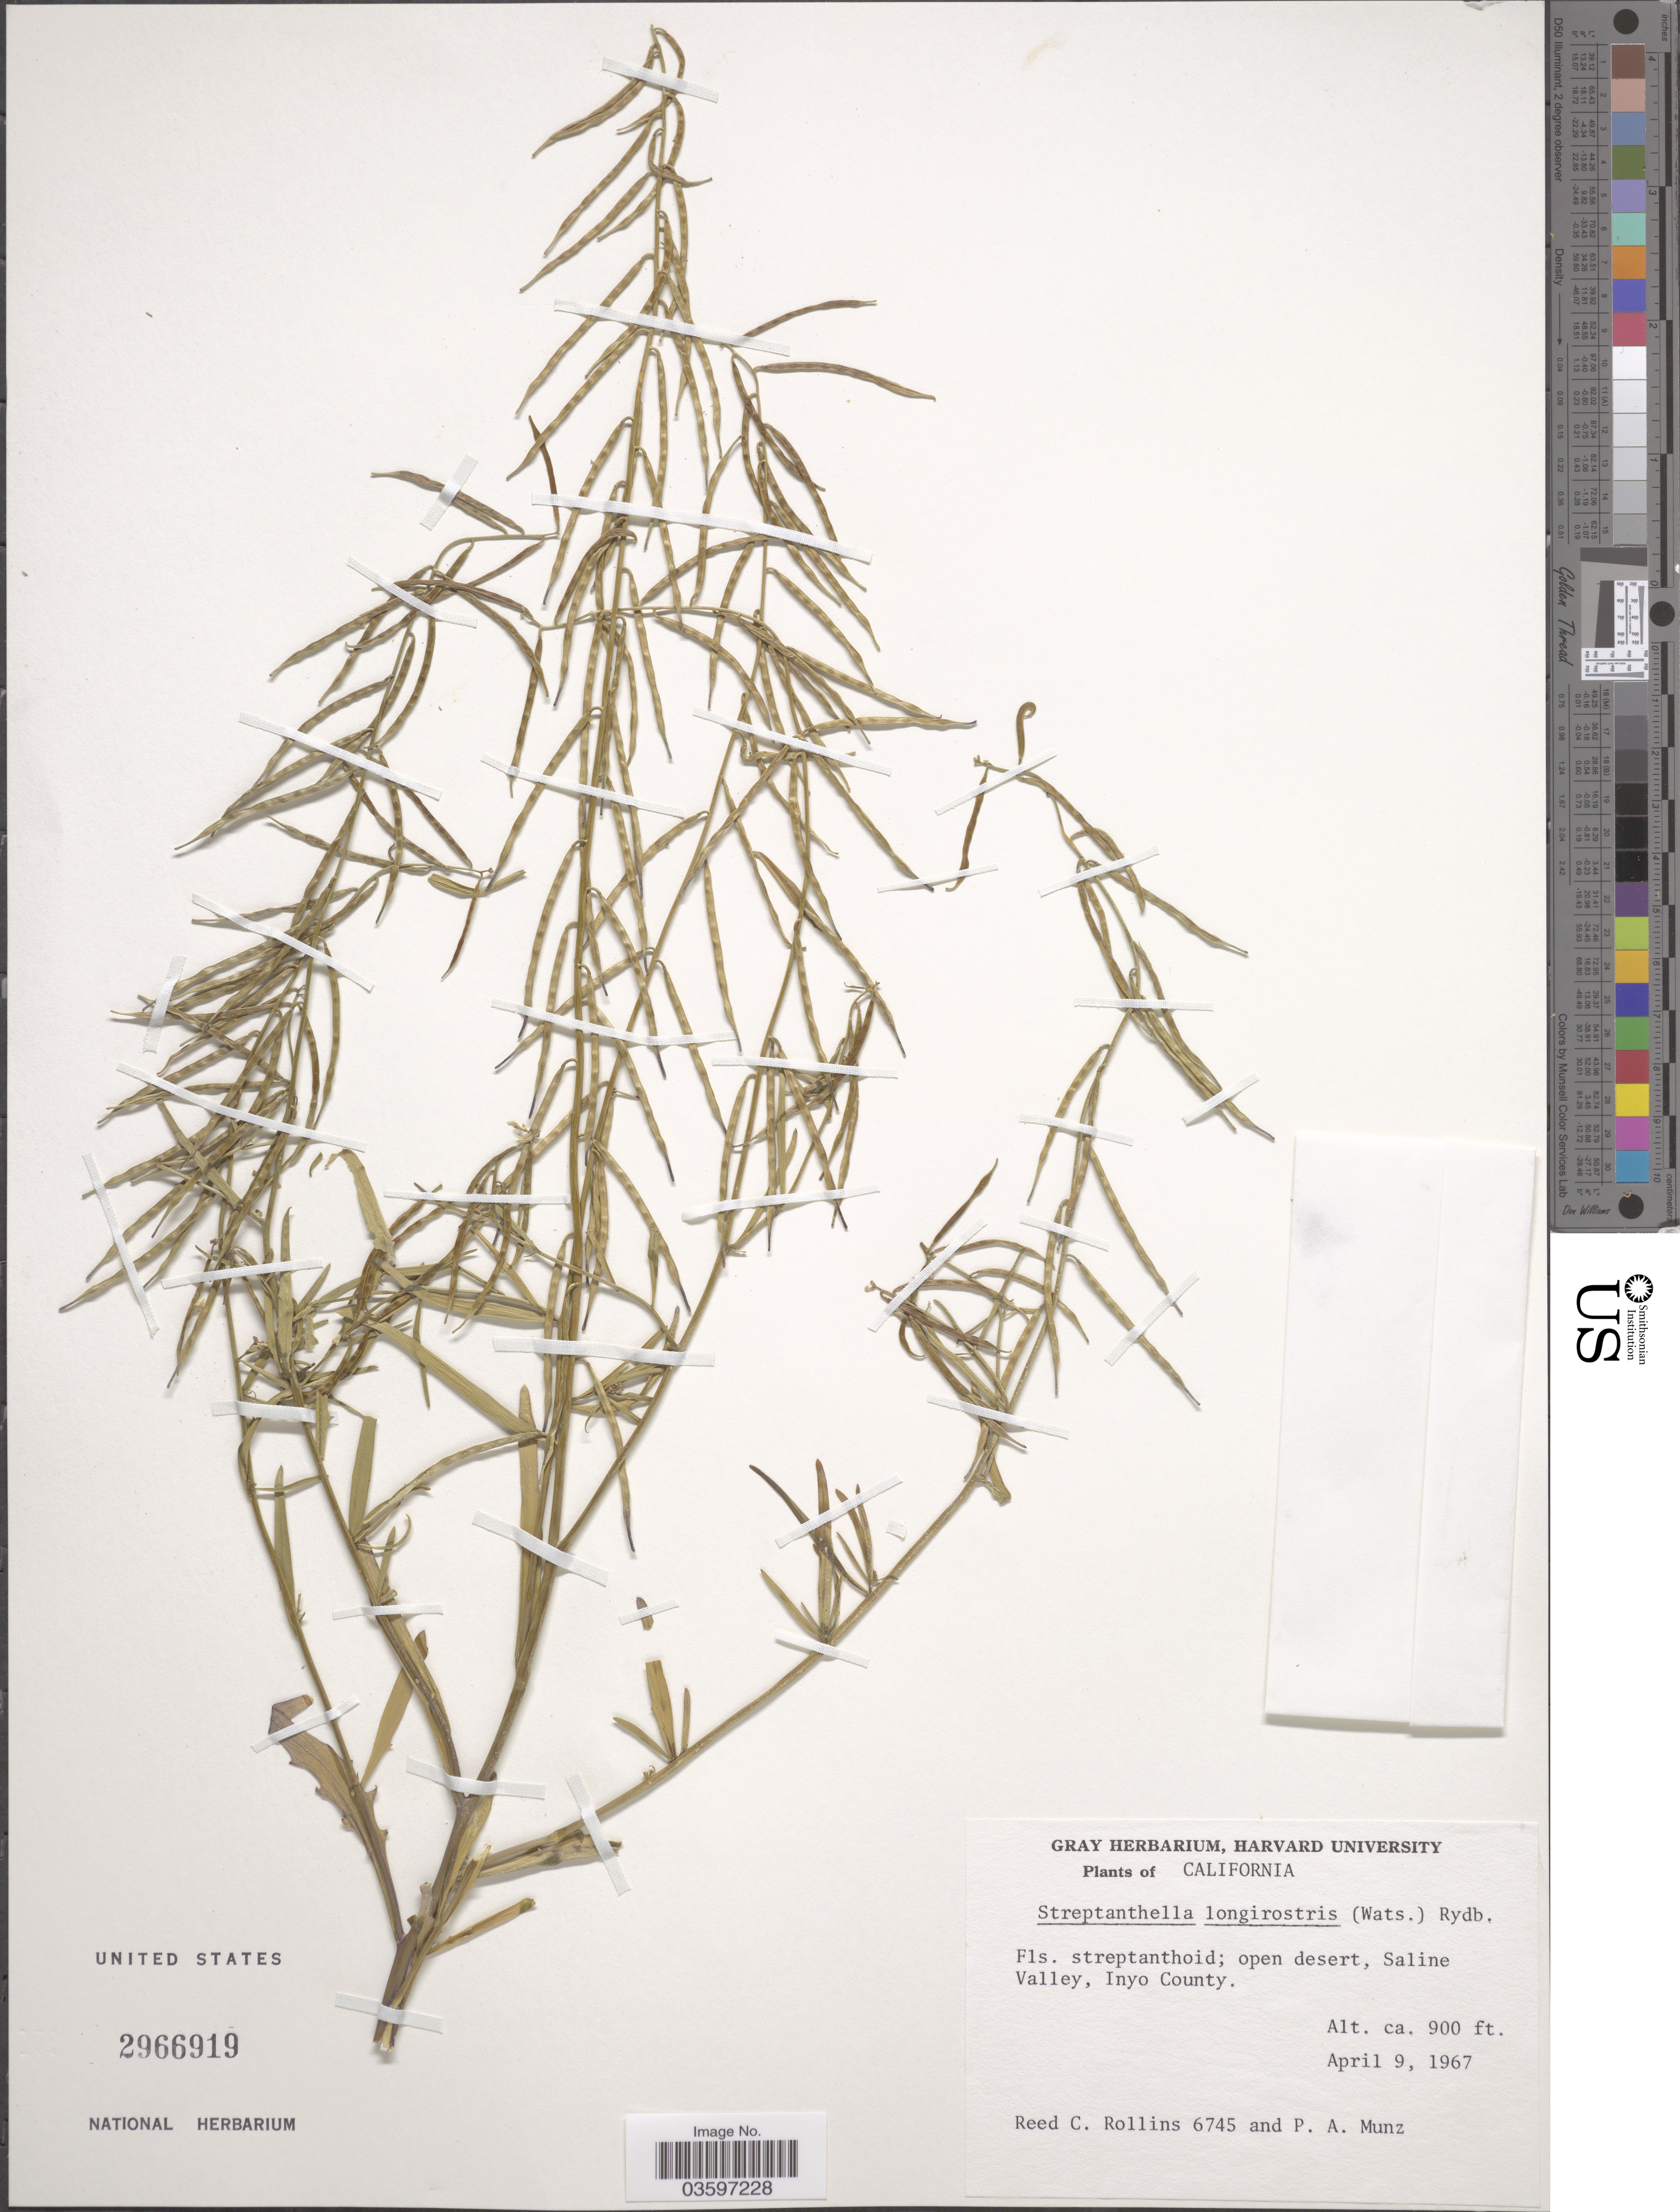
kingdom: Plantae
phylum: Tracheophyta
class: Magnoliopsida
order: Brassicales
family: Brassicaceae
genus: Streptanthella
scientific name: Streptanthella longirostris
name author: (S. Watson) Rydb.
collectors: R. C. Rollins & P. A. Munz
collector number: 6745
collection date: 1967-04-09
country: United States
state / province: California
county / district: Inyo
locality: Saline Valley, Inyo County.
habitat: open desert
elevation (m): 274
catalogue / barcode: US 2966919